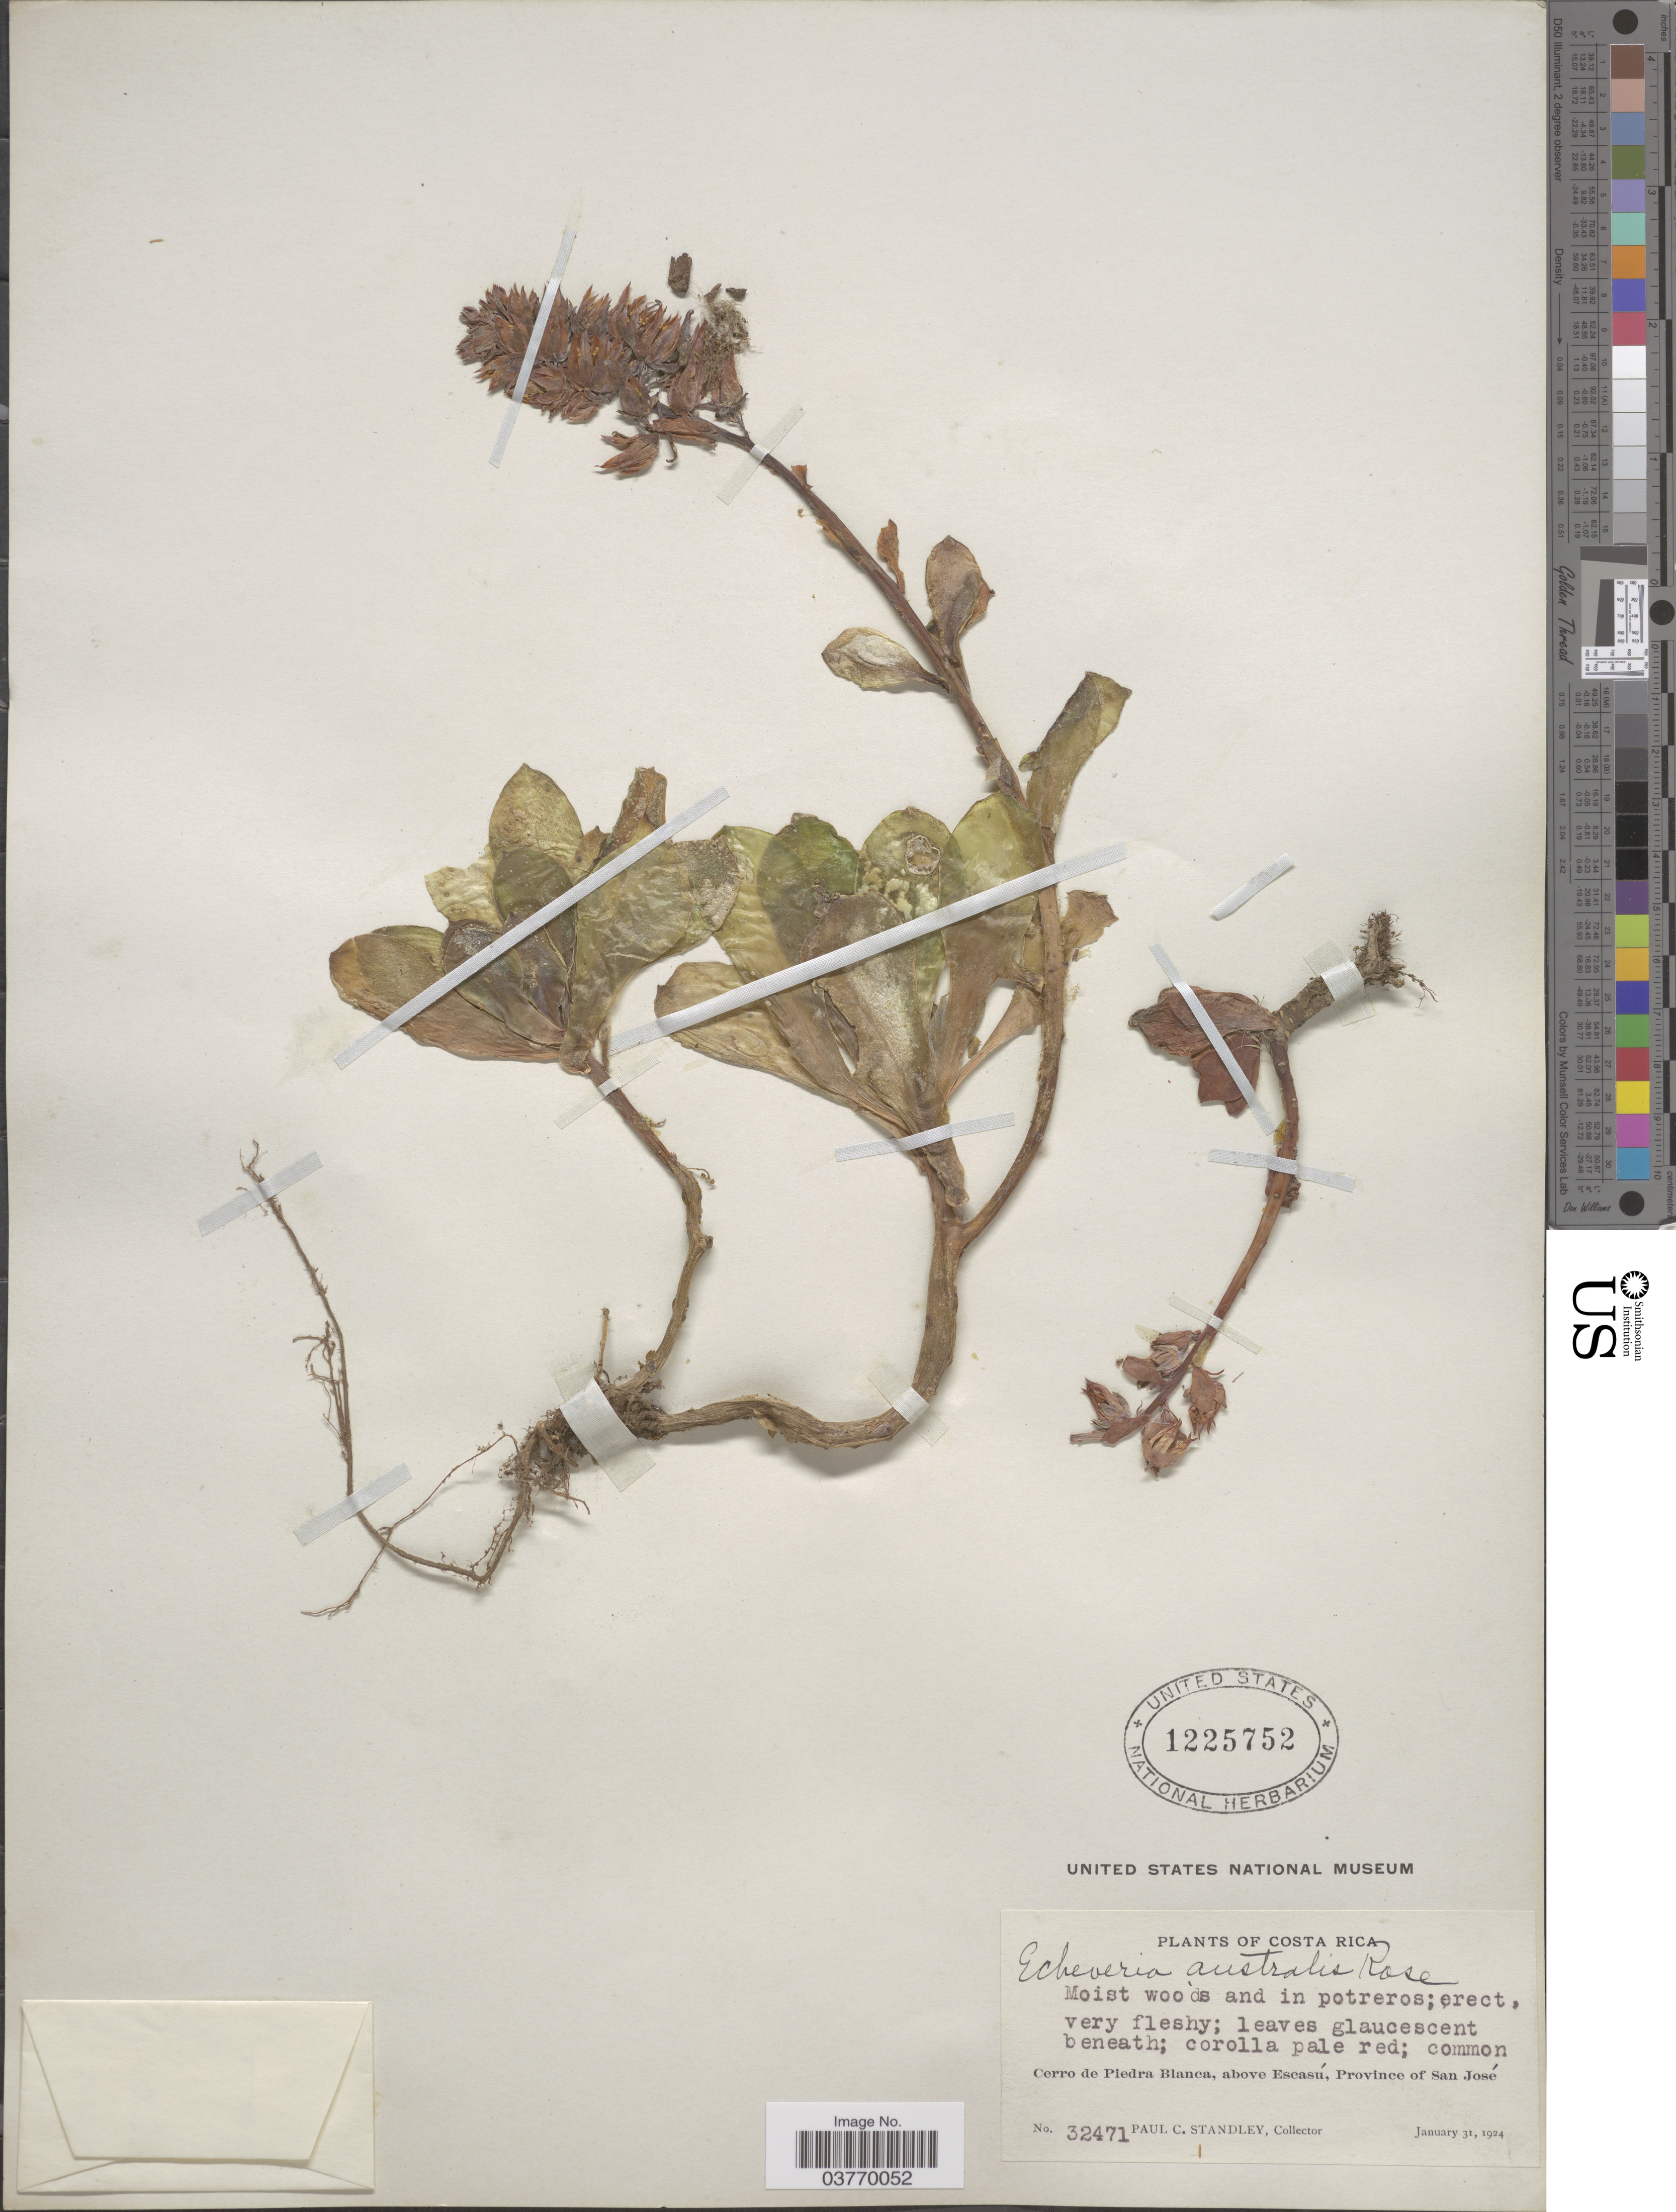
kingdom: Plantae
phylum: Tracheophyta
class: Magnoliopsida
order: Saxifragales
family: Crassulaceae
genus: Echeveria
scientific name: Echeveria australis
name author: Rose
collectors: P. C. Standley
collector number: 32471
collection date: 1924-01-31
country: Costa Rica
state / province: San José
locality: Cerro de Piedra Blanca, above Escasú, Province of San José.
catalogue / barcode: US 1225752